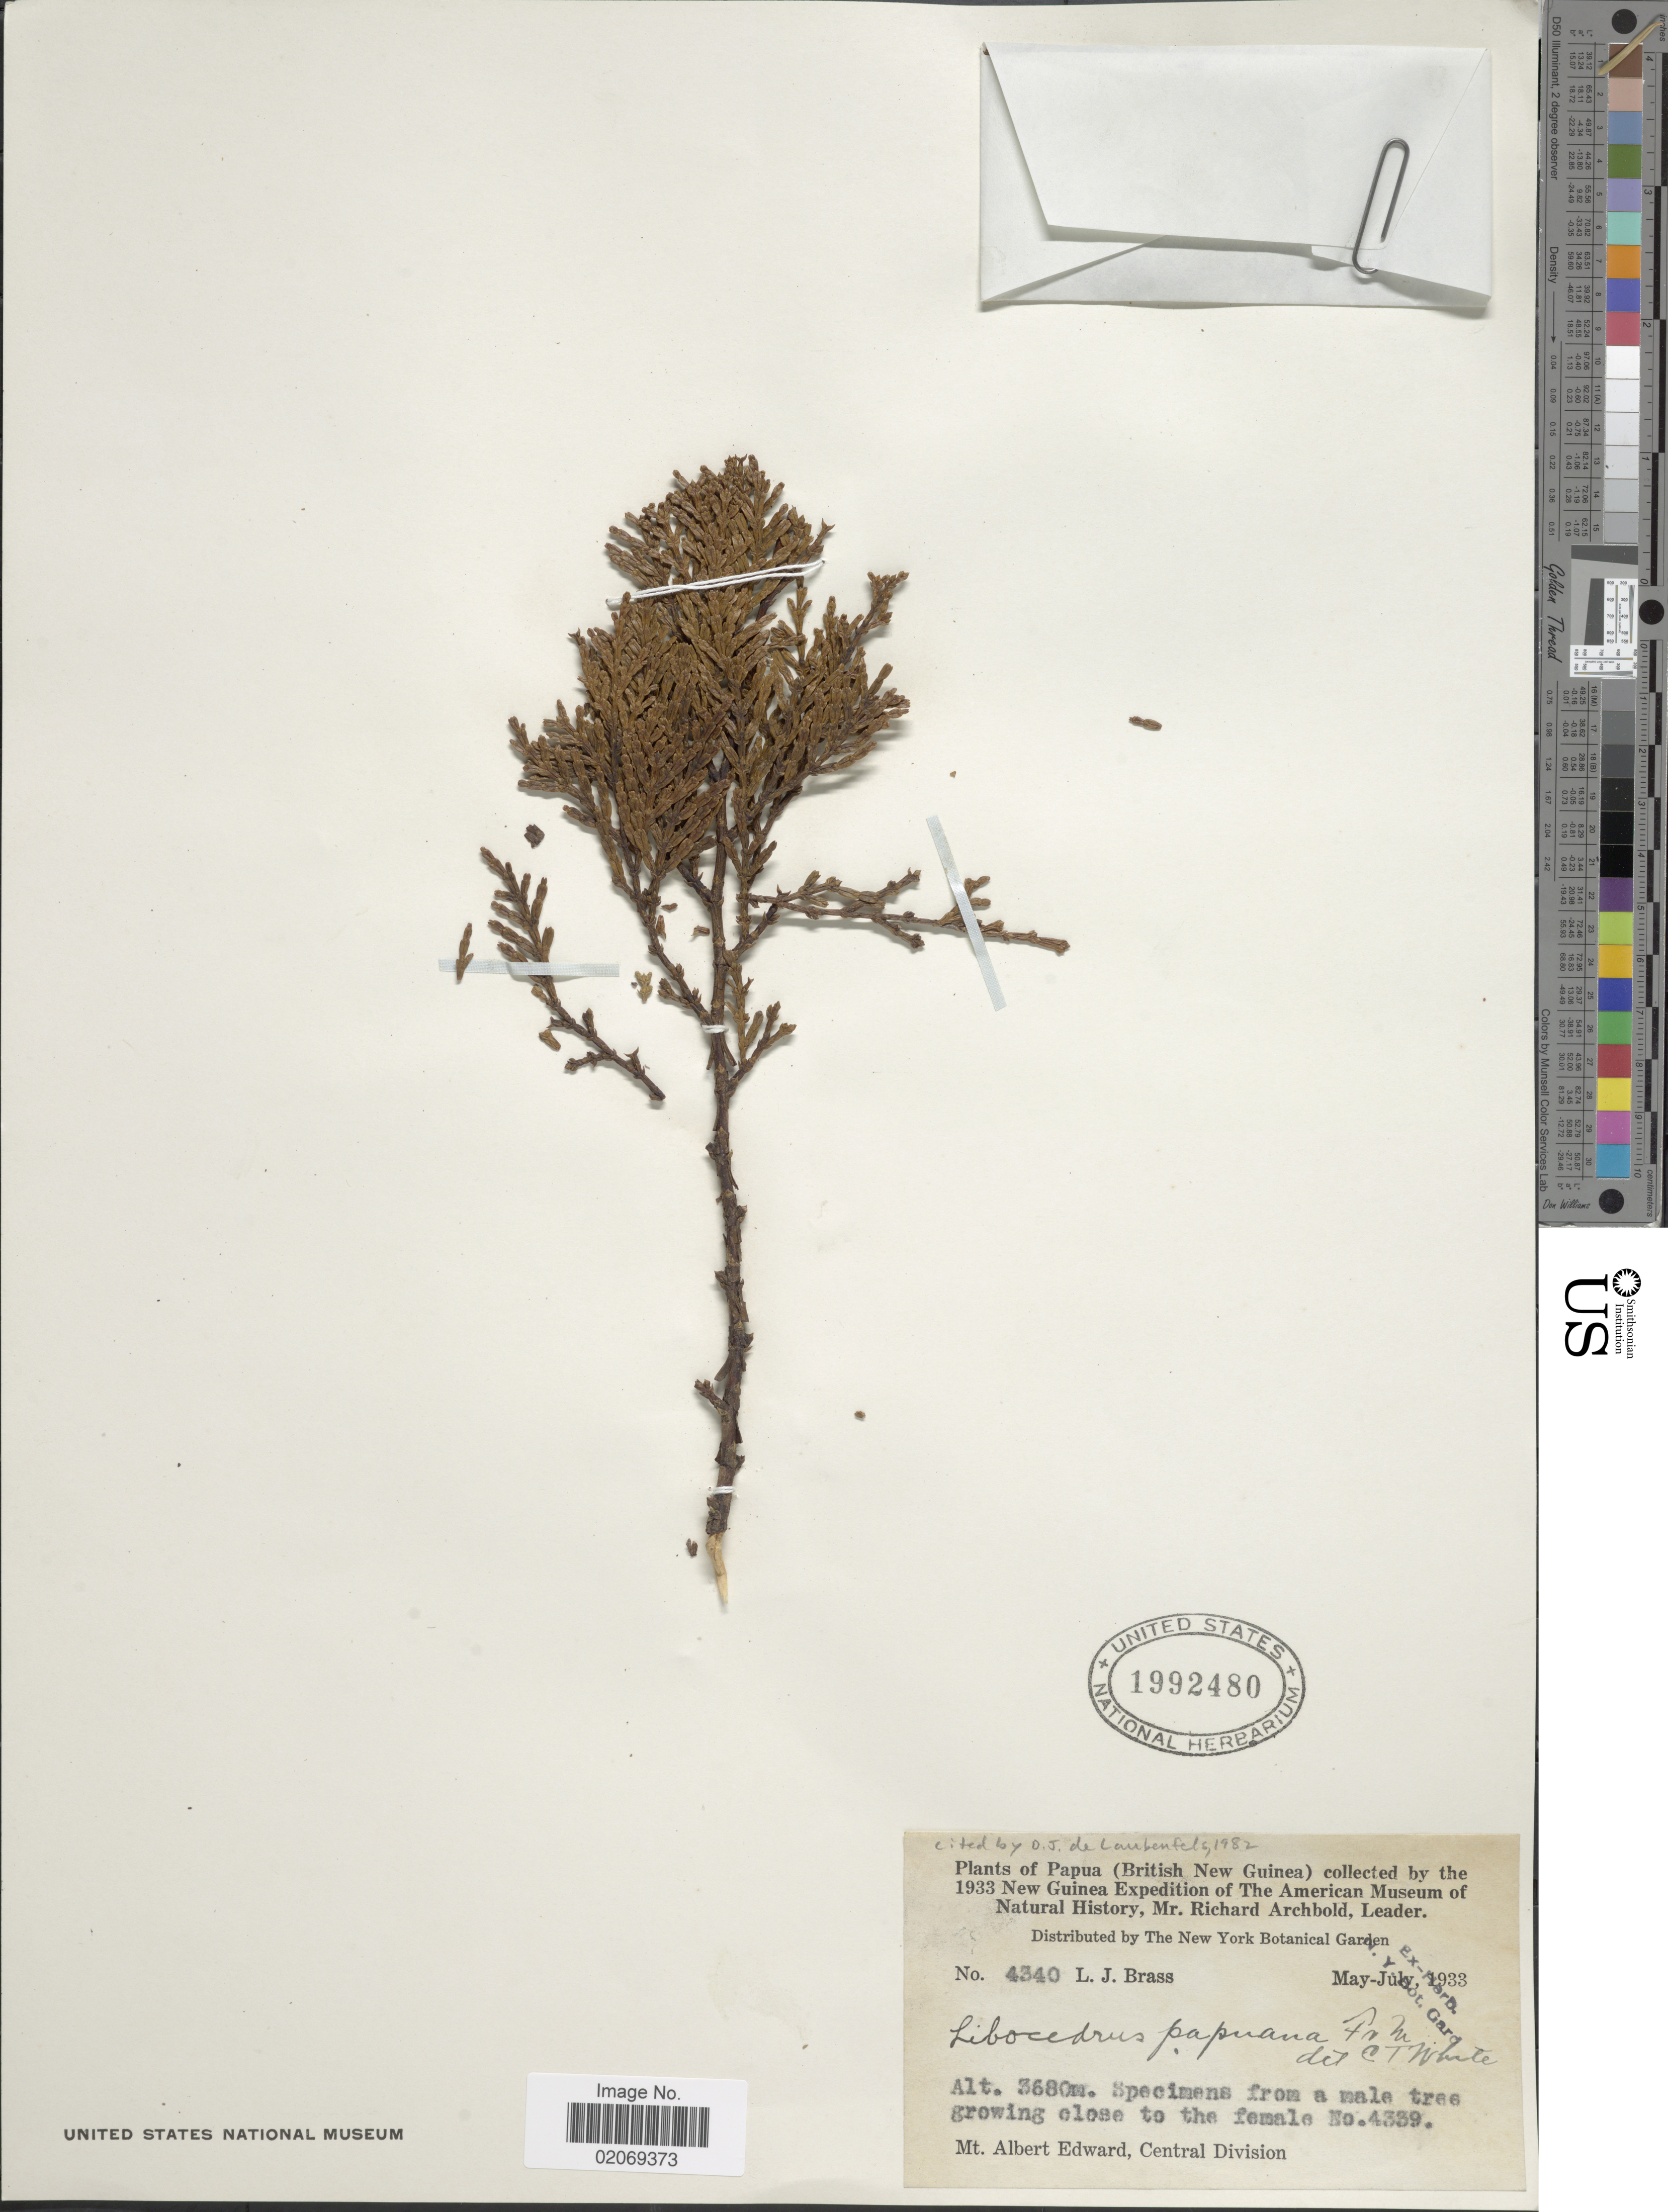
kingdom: Plantae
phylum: Tracheophyta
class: Pinopsida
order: Pinales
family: Cupressaceae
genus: Libocedrus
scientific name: Libocedrus papuana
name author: F. Muell.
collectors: L. J. Brass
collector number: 4340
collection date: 1933-05/1933-07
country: Papua New Guinea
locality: (British New Guinea), Mt Albert Edward, Central Division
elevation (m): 3680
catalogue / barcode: US 1992480